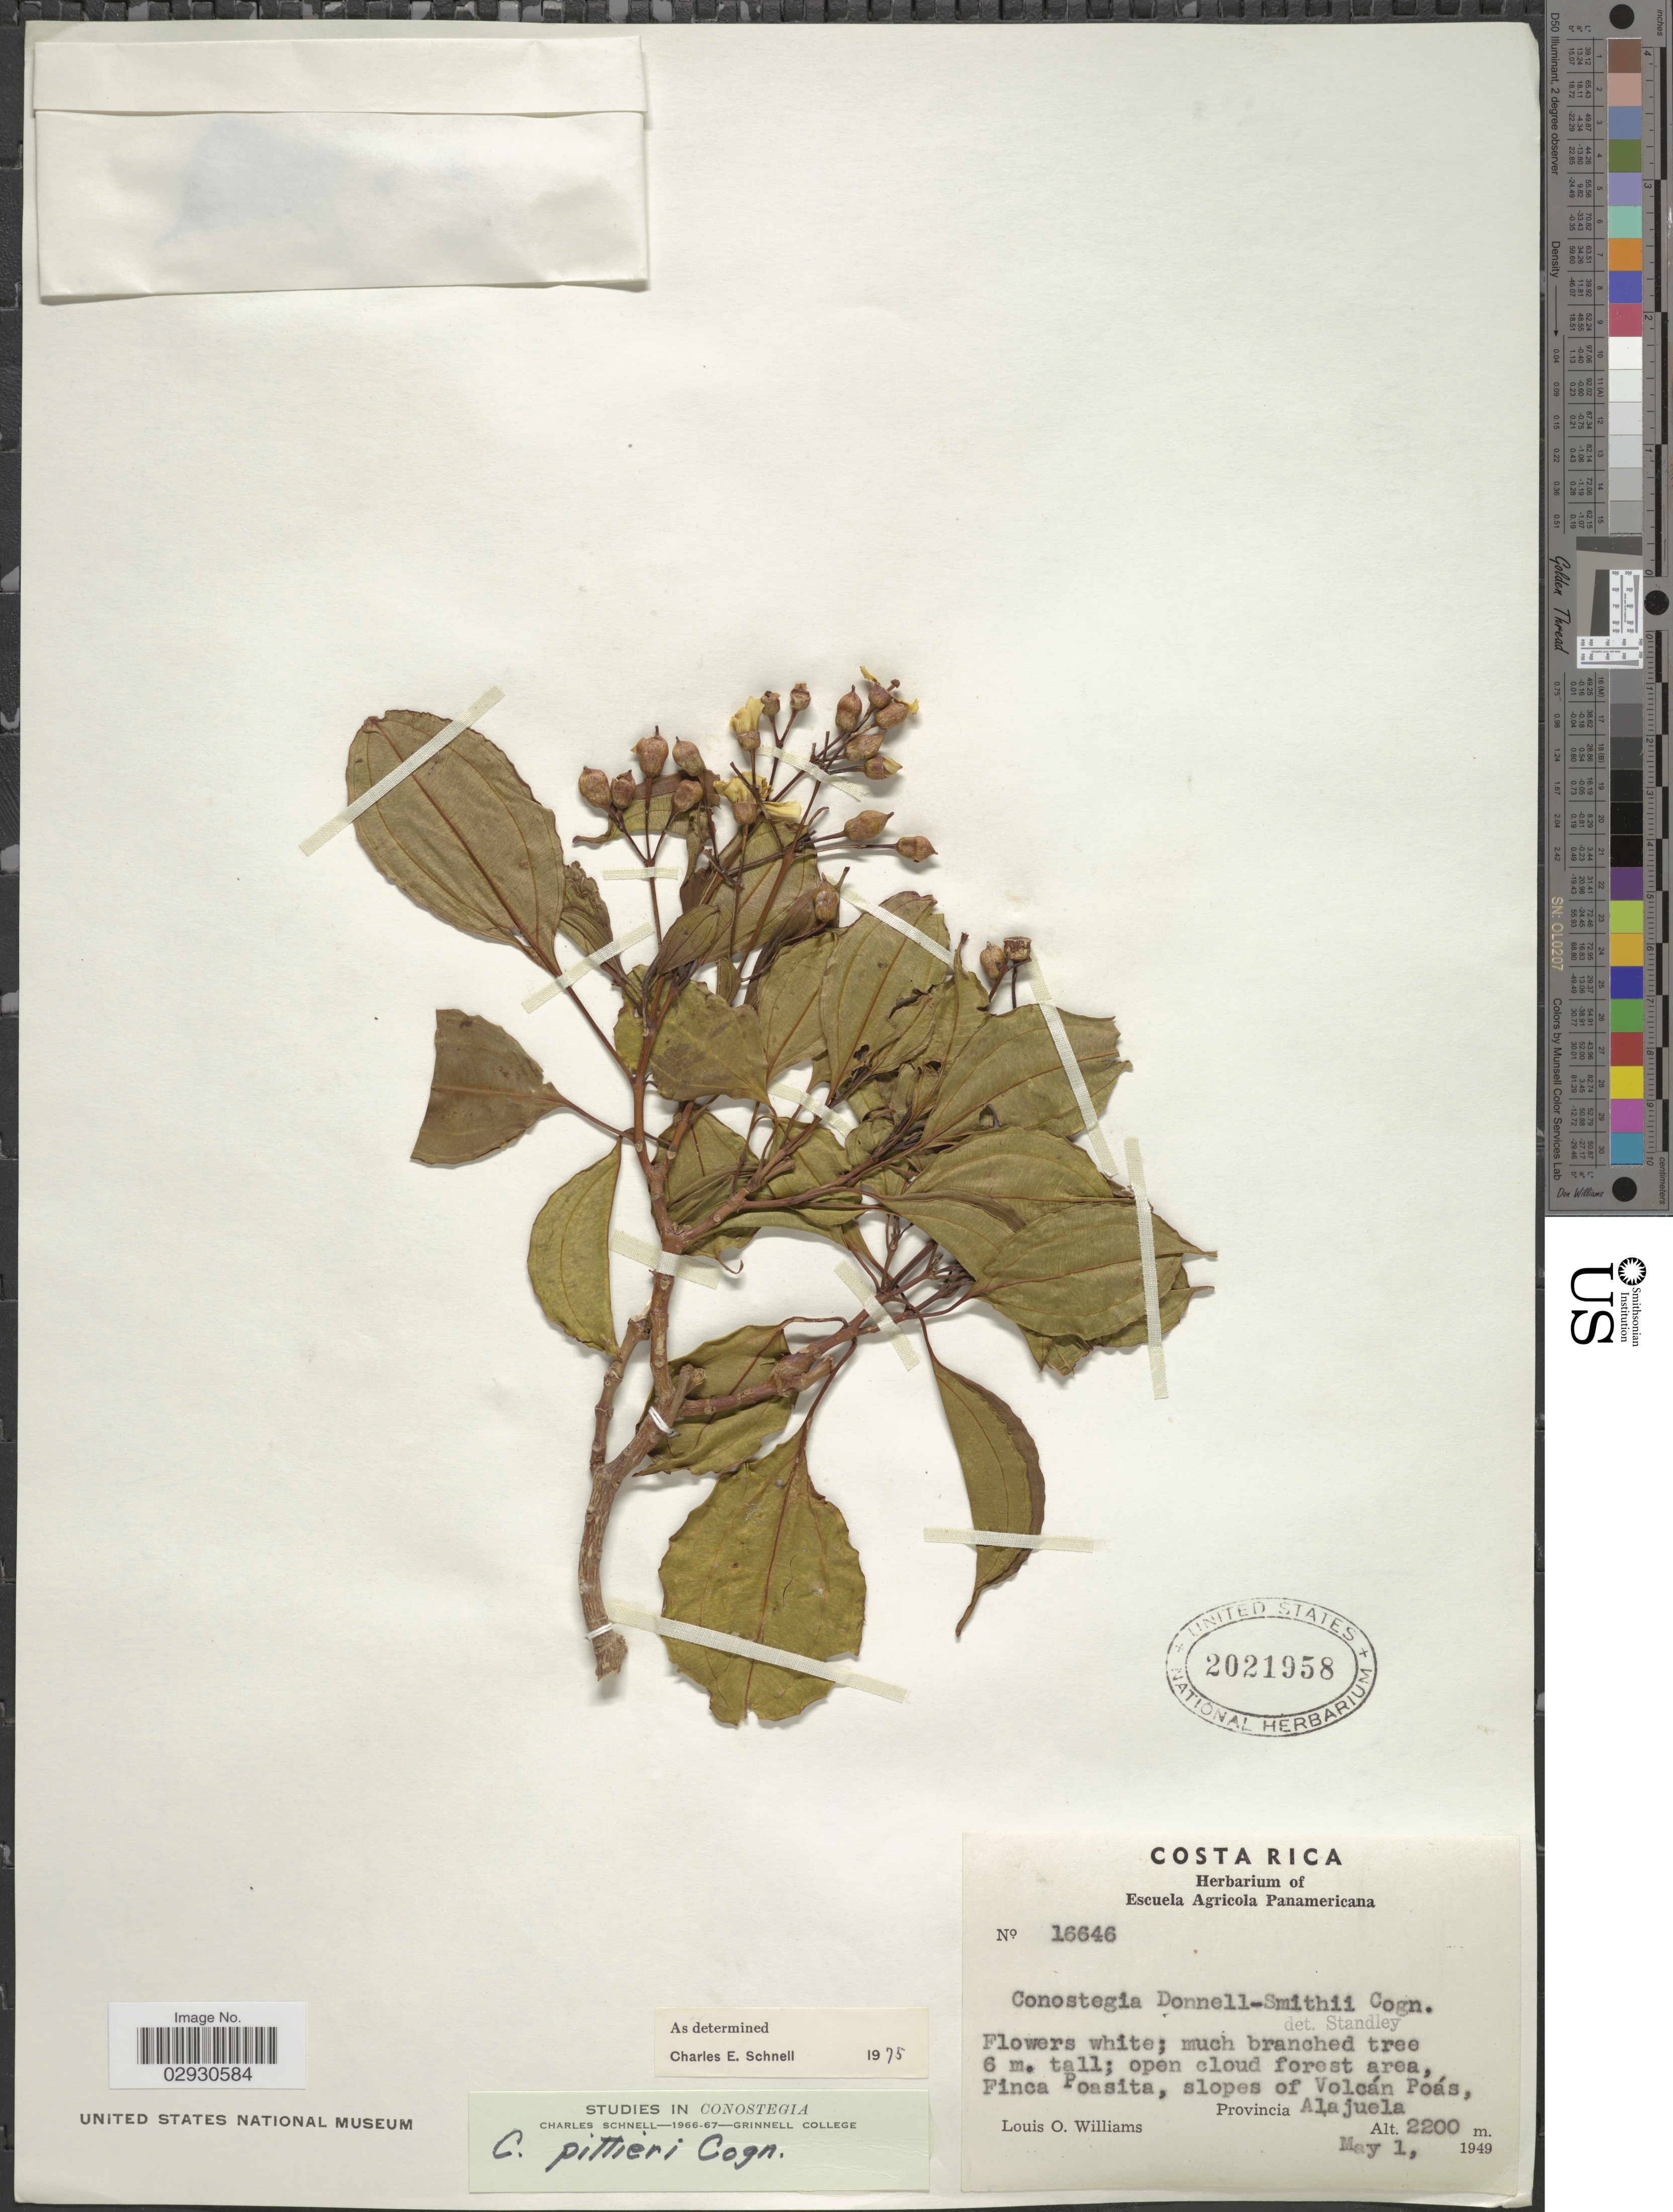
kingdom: Plantae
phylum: Tracheophyta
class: Magnoliopsida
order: Myrtales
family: Melastomataceae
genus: Conostegia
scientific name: Conostegia pittieri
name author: Cogn.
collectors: L. O. Williams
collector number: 16646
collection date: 1949-05-01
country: Costa Rica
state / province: Alajuela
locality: Open cloud forest area, Finca Poasita, slopes of Volcán Poás.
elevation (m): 2200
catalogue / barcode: US 2021958